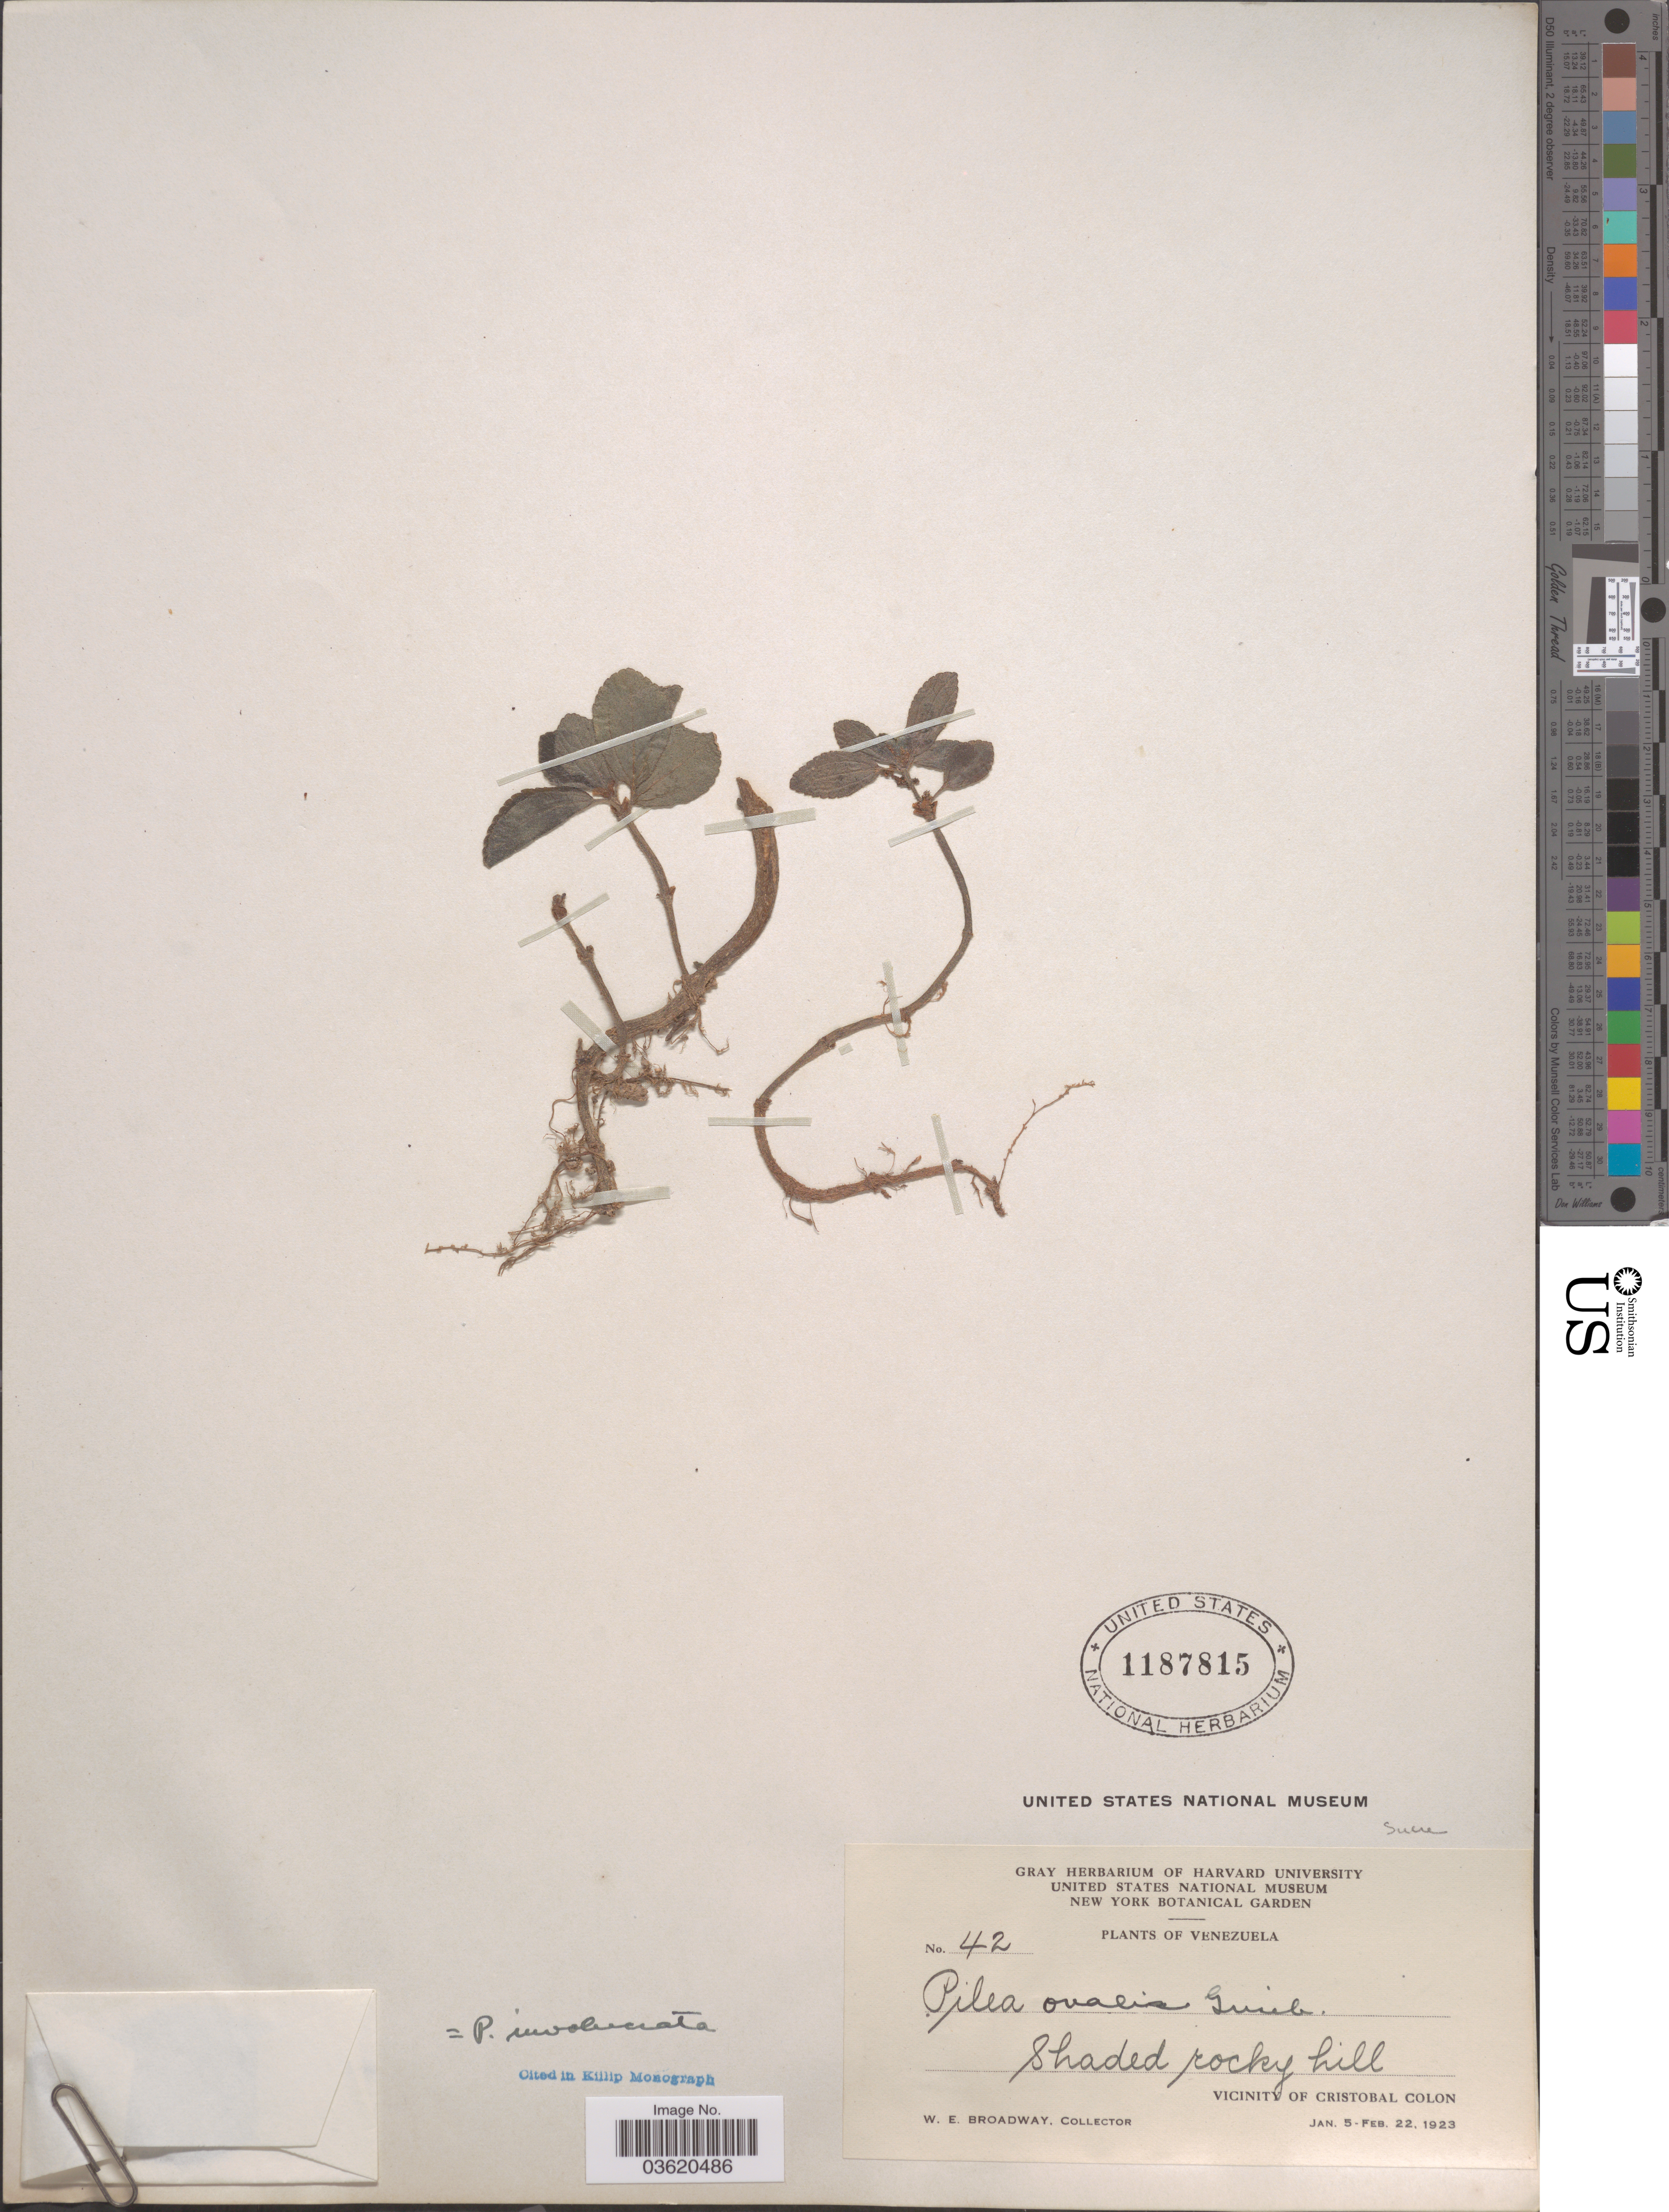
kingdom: Plantae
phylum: Tracheophyta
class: Magnoliopsida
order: Rosales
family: Urticaceae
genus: Pilea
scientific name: Pilea involucrata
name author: Urb.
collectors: W. E. Broadway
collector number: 42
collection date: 1923-01-05/1923-02-22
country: Venezuela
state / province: Sucre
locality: Vicinity of Cristobal Colon.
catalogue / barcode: US 1187815